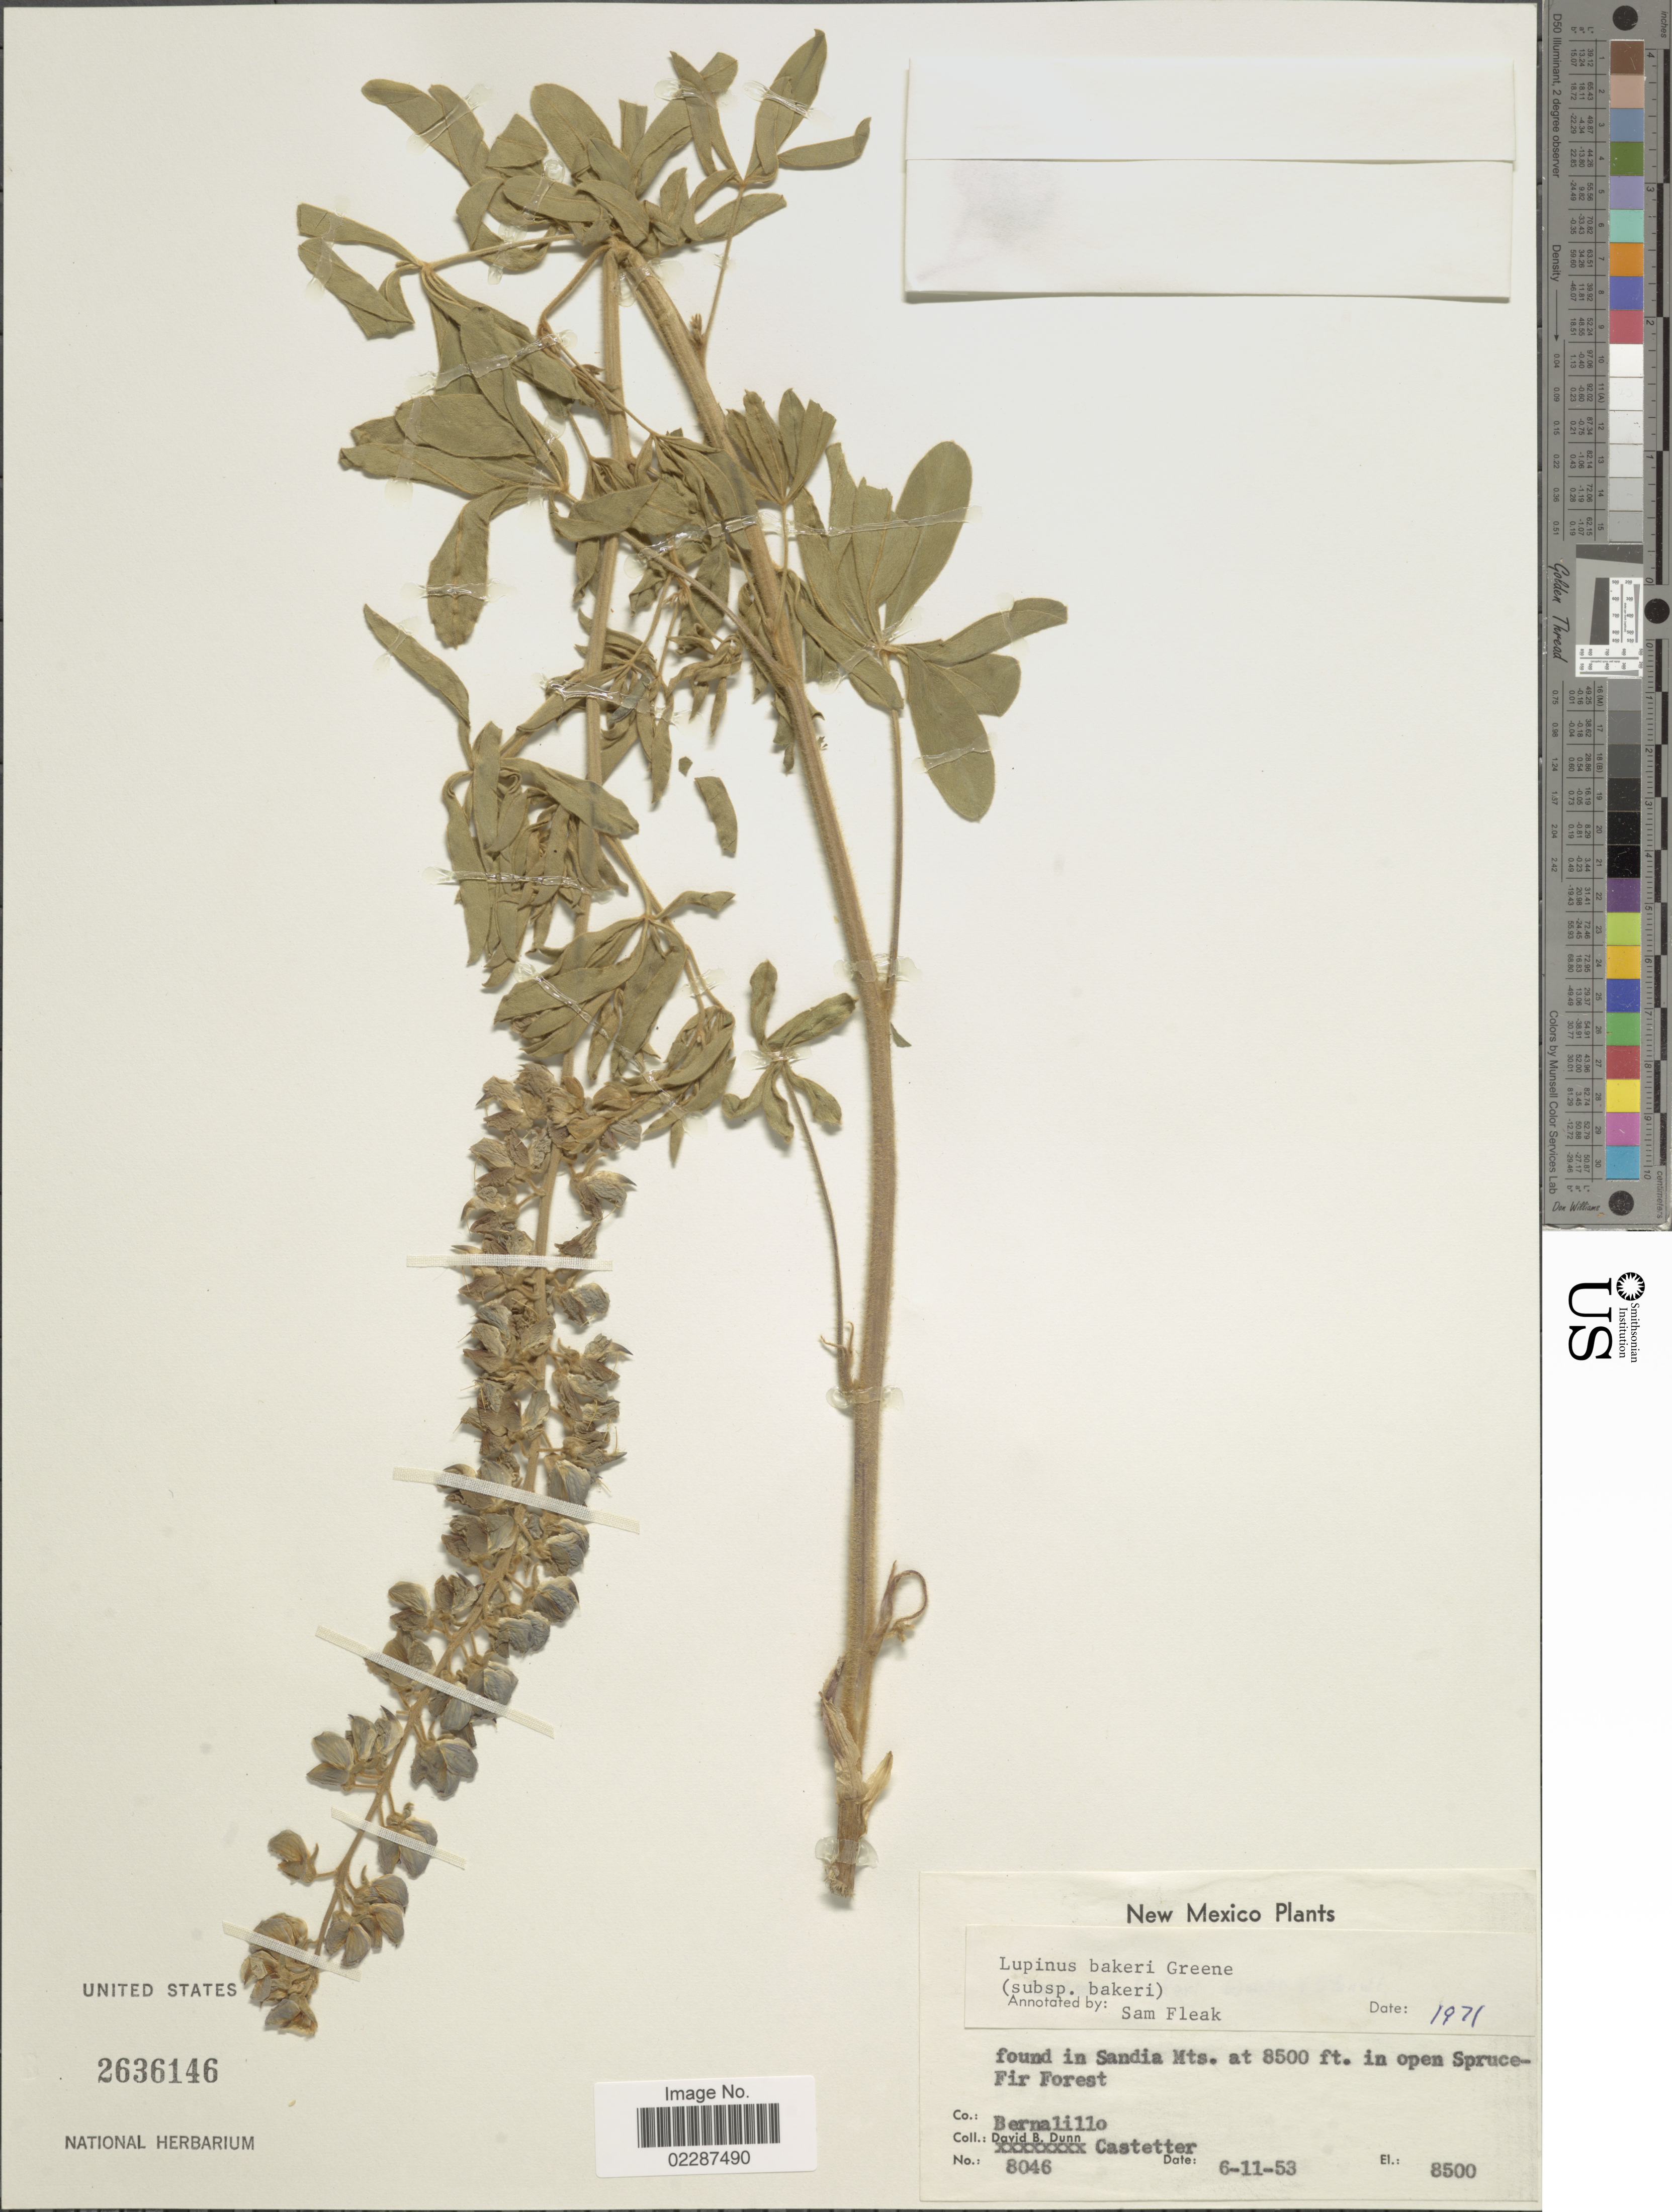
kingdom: Plantae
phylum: Tracheophyta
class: Magnoliopsida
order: Fabales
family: Fabaceae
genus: Lupinus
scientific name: Lupinus sericeus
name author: Pursh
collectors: D. B. Dunn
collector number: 8046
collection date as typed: Transcribed d/m/y: 11/6/53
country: United States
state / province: New Mexico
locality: Found in Sandia Mts. in open Spruce Fir Forest, Co. Bernalillo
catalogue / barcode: US 2636146